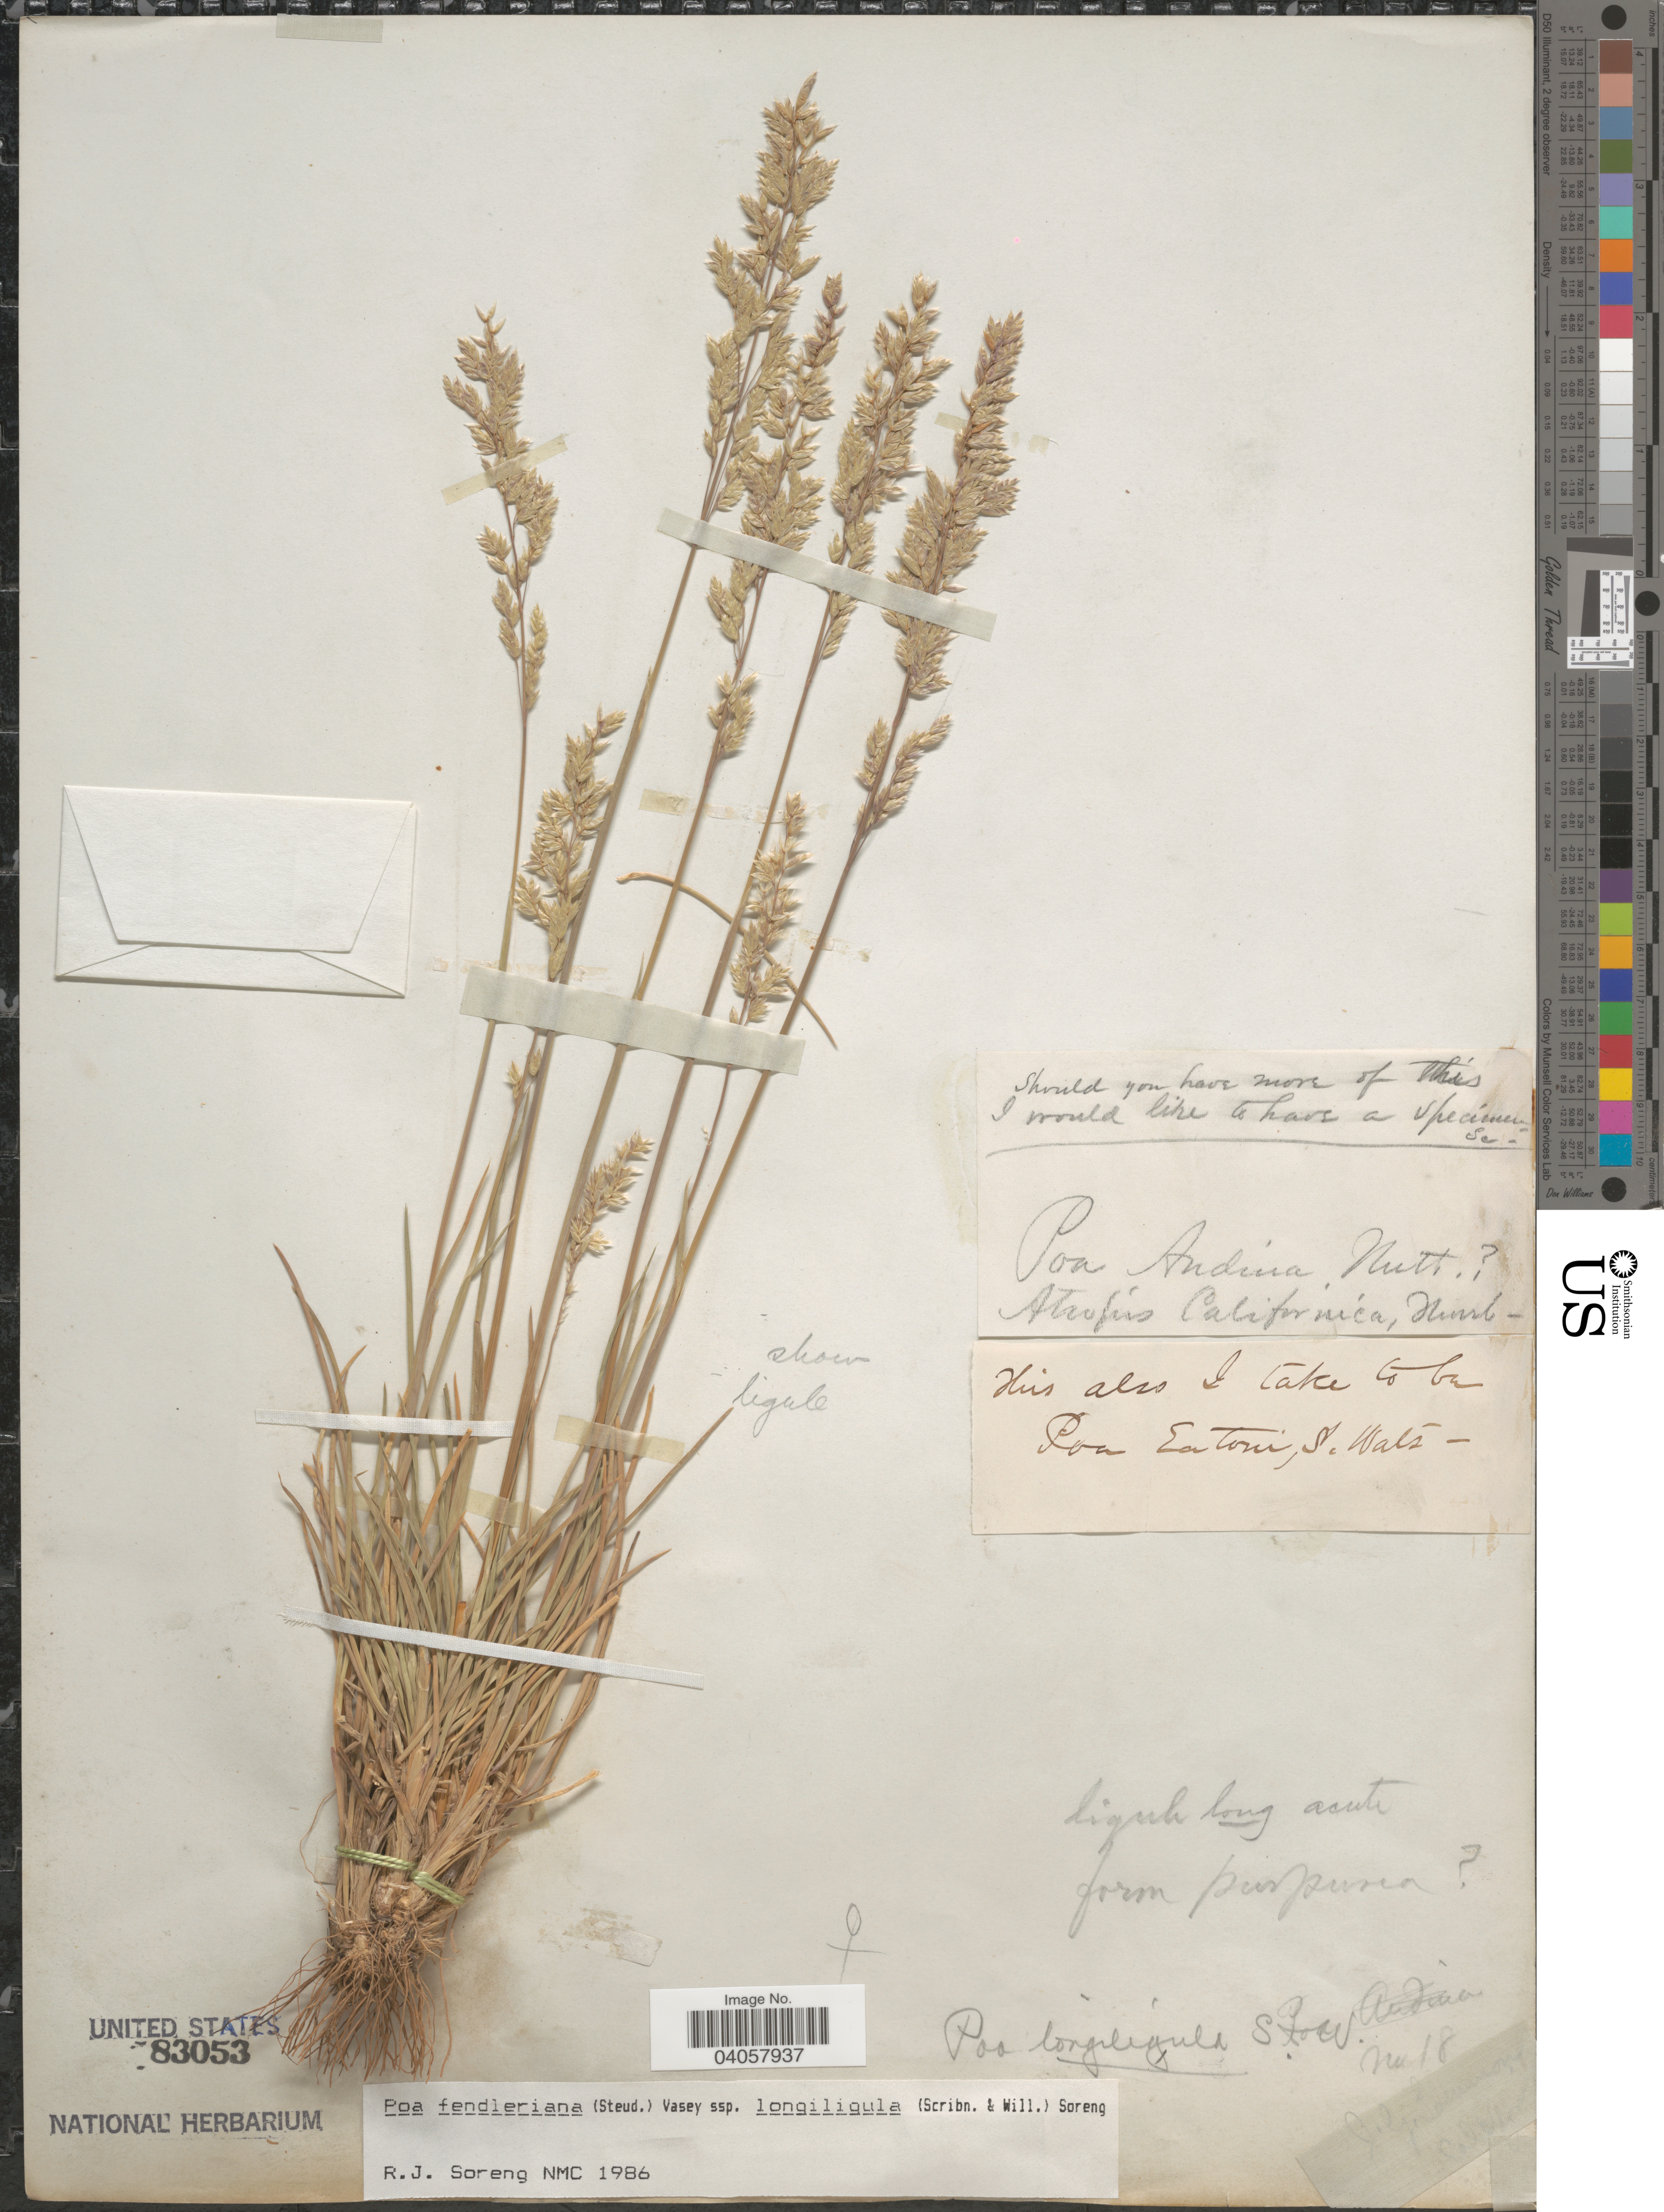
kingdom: Plantae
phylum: Tracheophyta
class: Liliopsida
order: Poales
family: Poaceae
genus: Poa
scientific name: Poa fendleriana subsp. longiligula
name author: (Scribn. & T.A. Williams) Soreng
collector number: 18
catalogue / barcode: US 83053